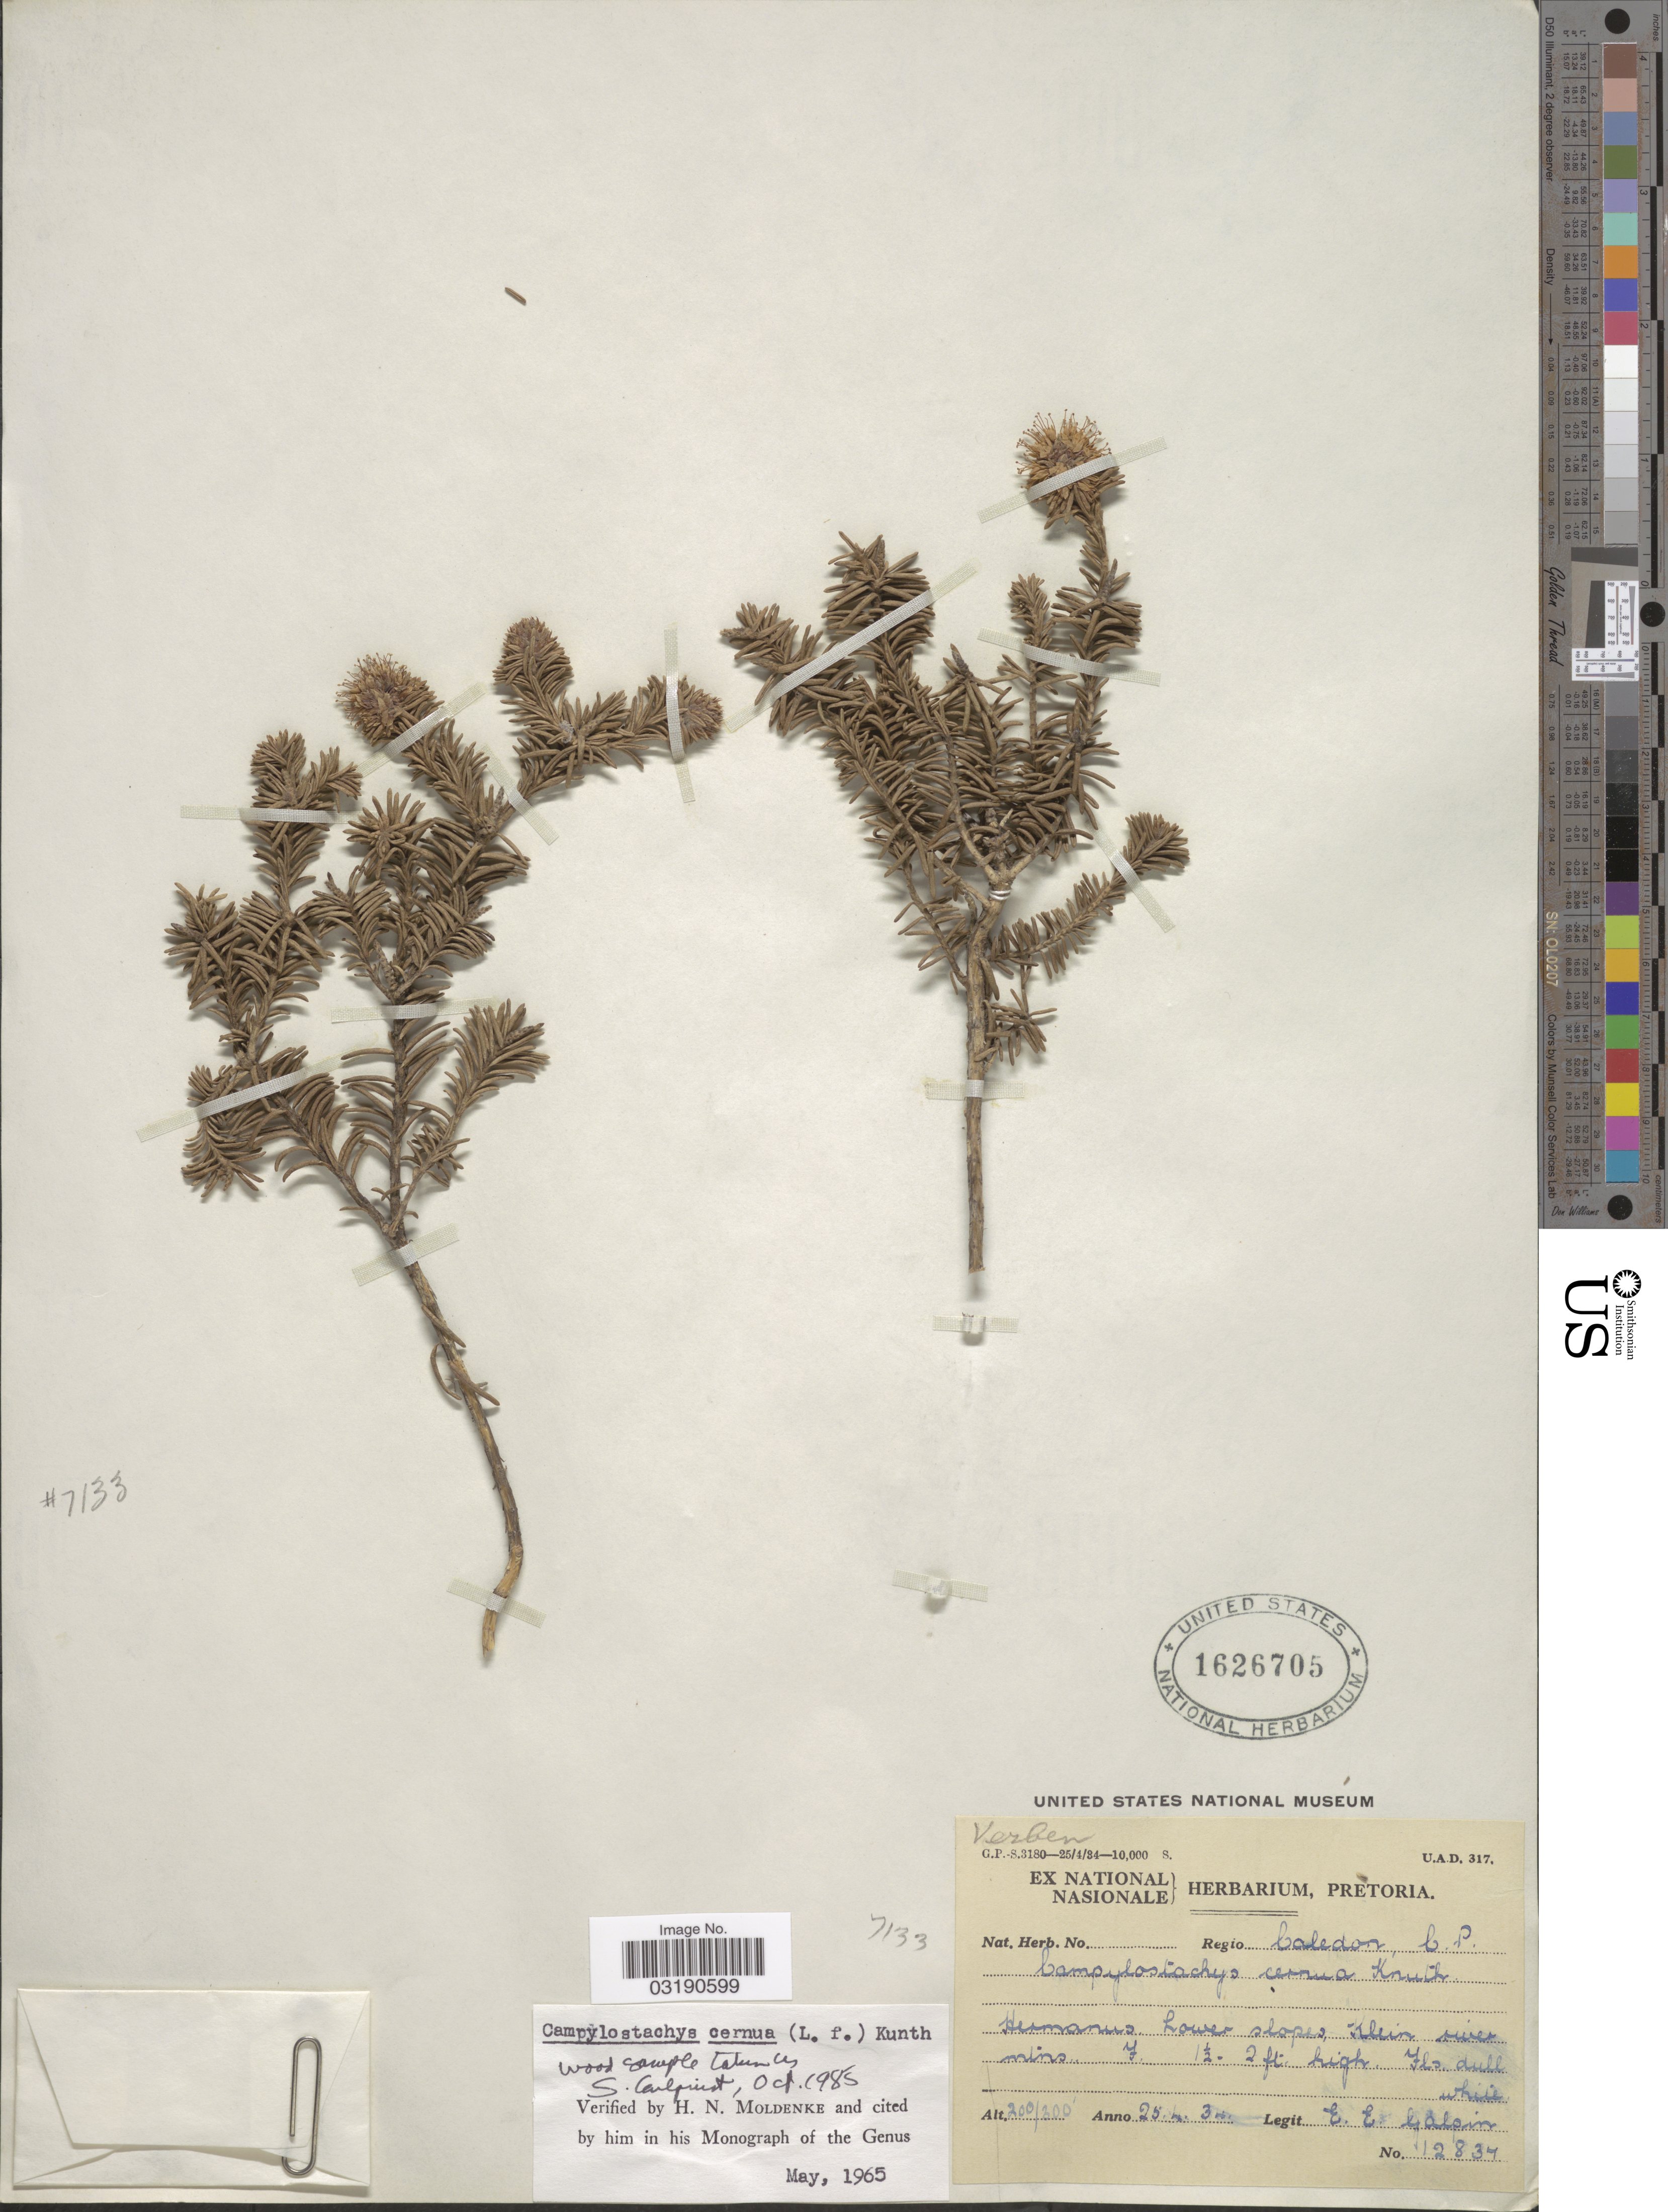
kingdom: Plantae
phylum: Tracheophyta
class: Magnoliopsida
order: Lamiales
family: Stilbaceae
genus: Campylostachys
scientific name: Campylostachys cernua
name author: (L. f.) Kunth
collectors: E. Galpin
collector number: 12834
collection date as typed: Transcribed d/m/y: 25/4/34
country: South Africa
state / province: Western Cape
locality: Regio Caledon, Hermanus, Lower slopes, Klein river mtns.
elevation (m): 61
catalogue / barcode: US 1626705